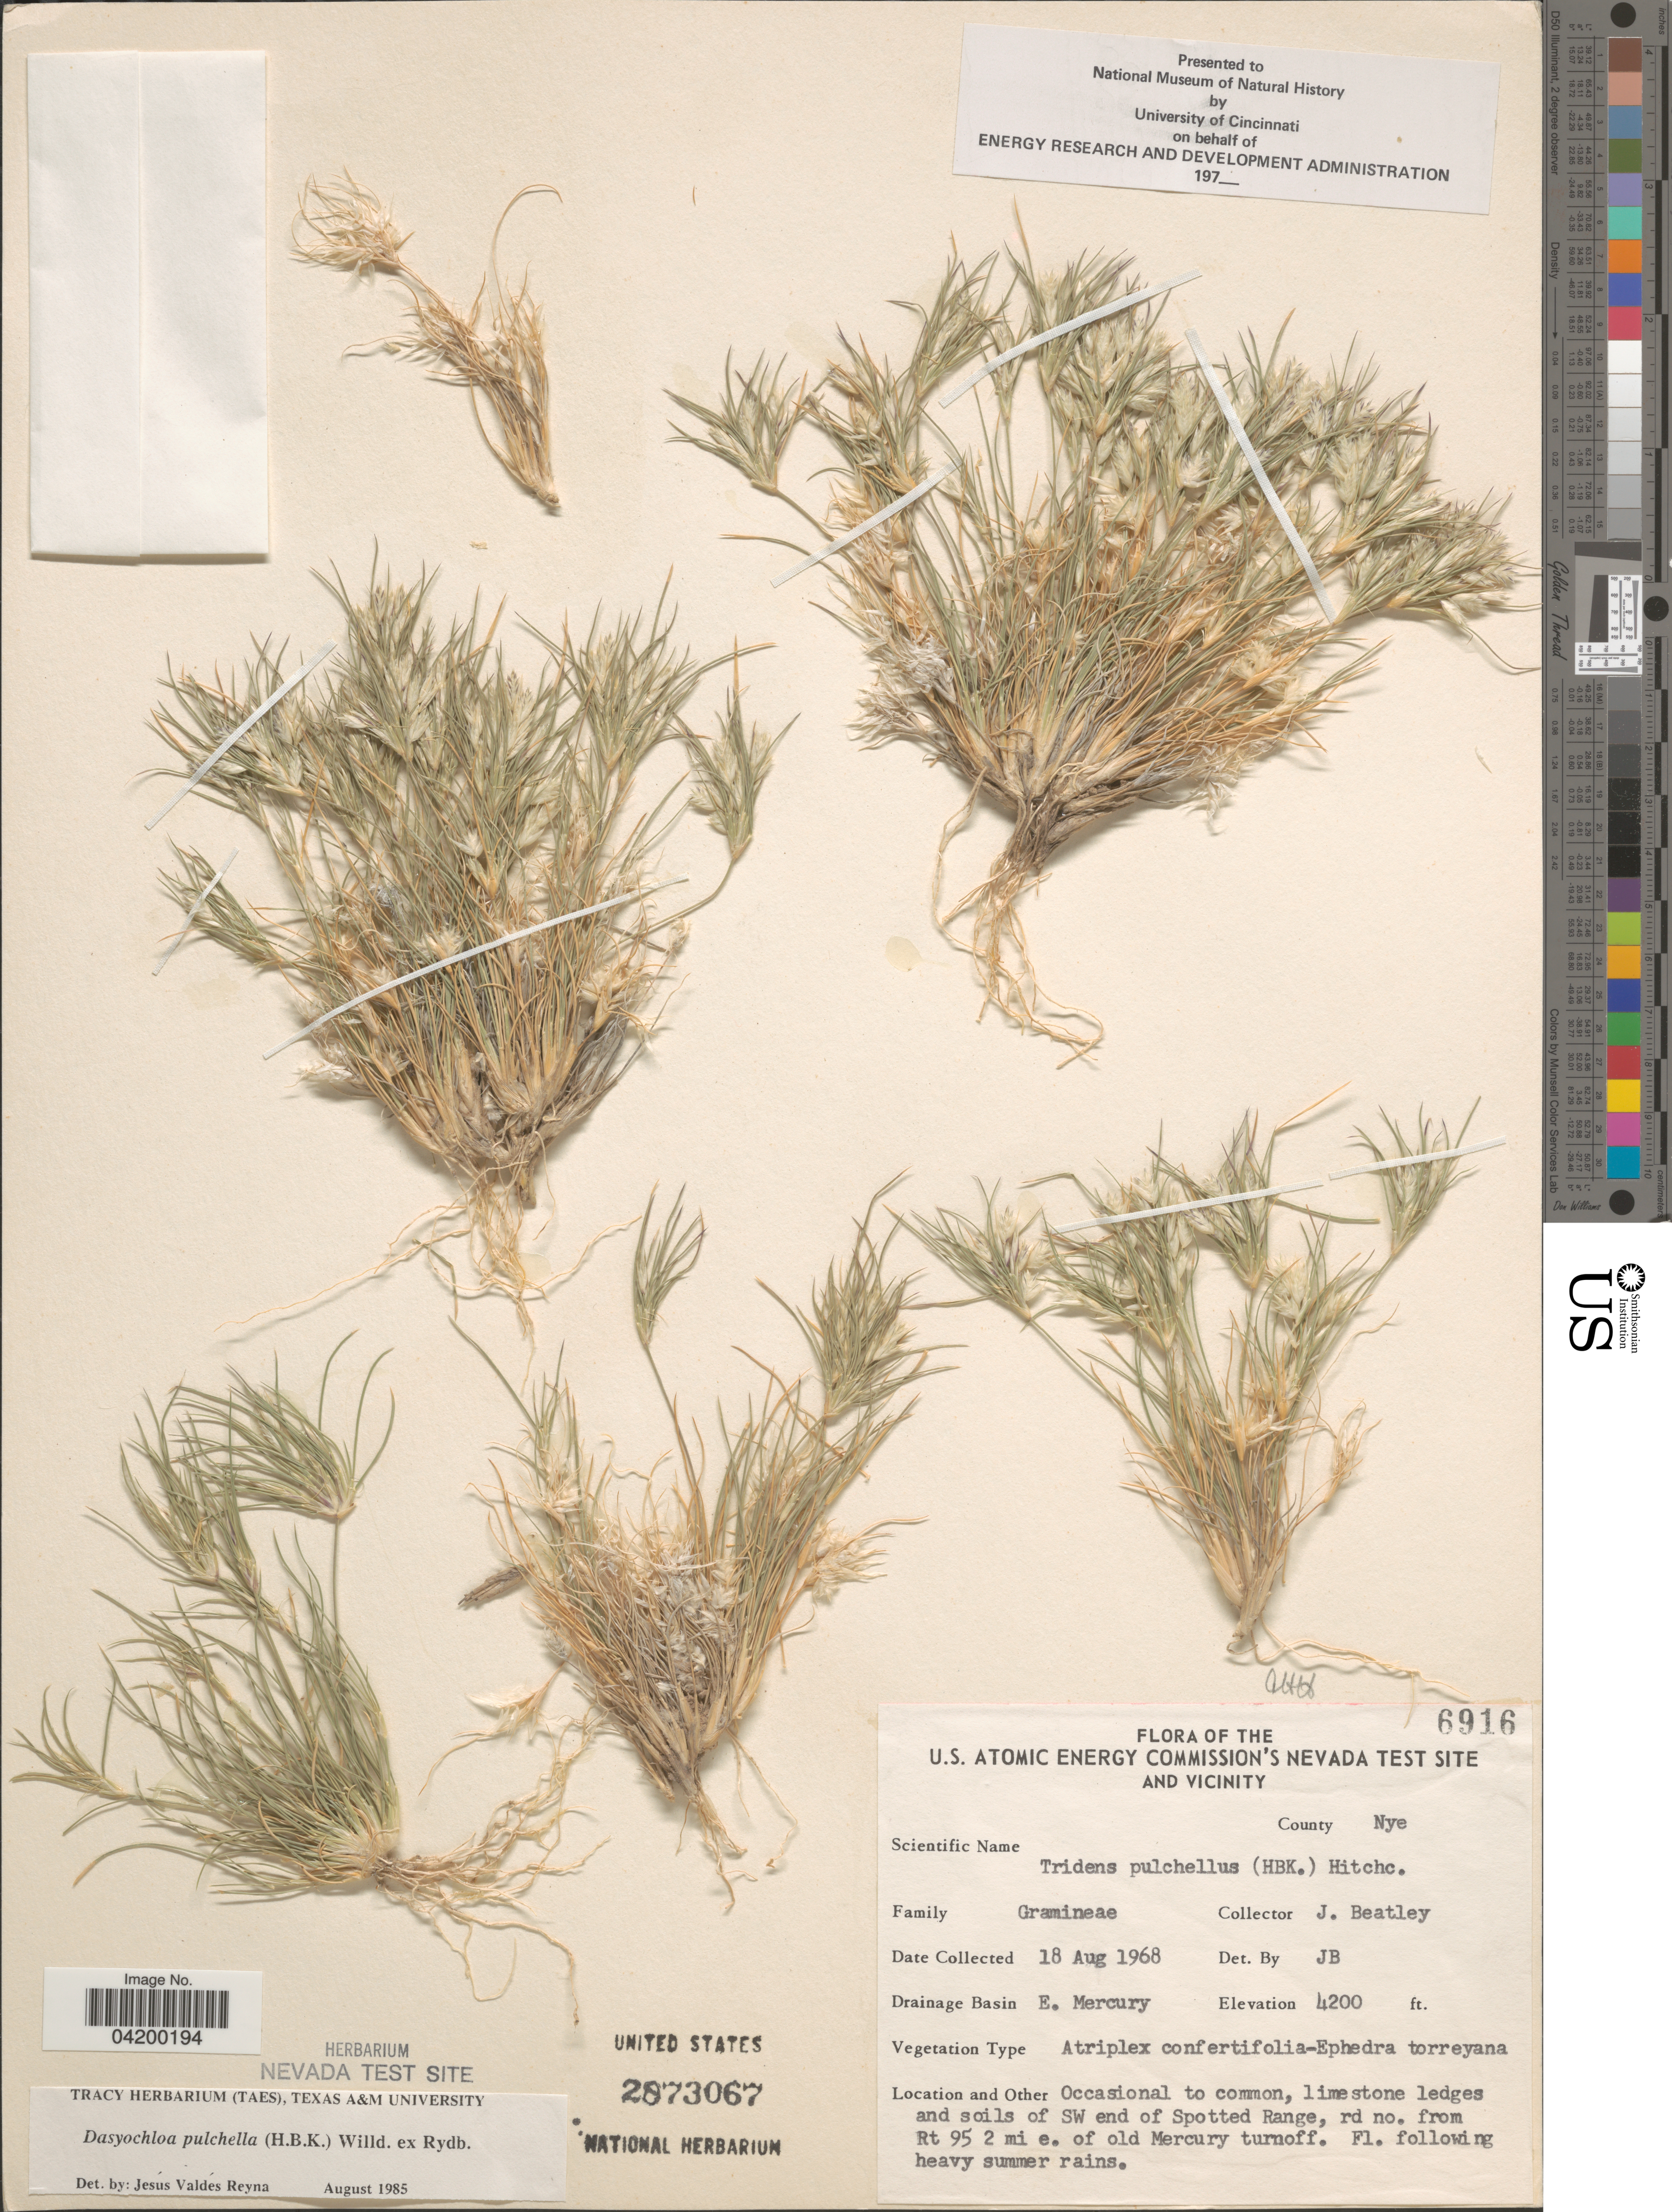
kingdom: Plantae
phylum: Tracheophyta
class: Liliopsida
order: Poales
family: Poaceae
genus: Dasyochloa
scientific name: Dasyochloa pulchella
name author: (Kunth) Willd. ex Rydb.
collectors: J. C. Beatley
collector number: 6916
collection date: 1968-08-18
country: United States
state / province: Nevada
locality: U.S. Atomic Energy Commission's Nevada Test Site and Vicinity. County Nye. Drainage Basin E. Mercury. Limestone ledges and soils of SW end of Spotted Range, rd no. from Rt 95 2 mi e. of old Mercury turnoff.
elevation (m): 1280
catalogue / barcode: US 2873067